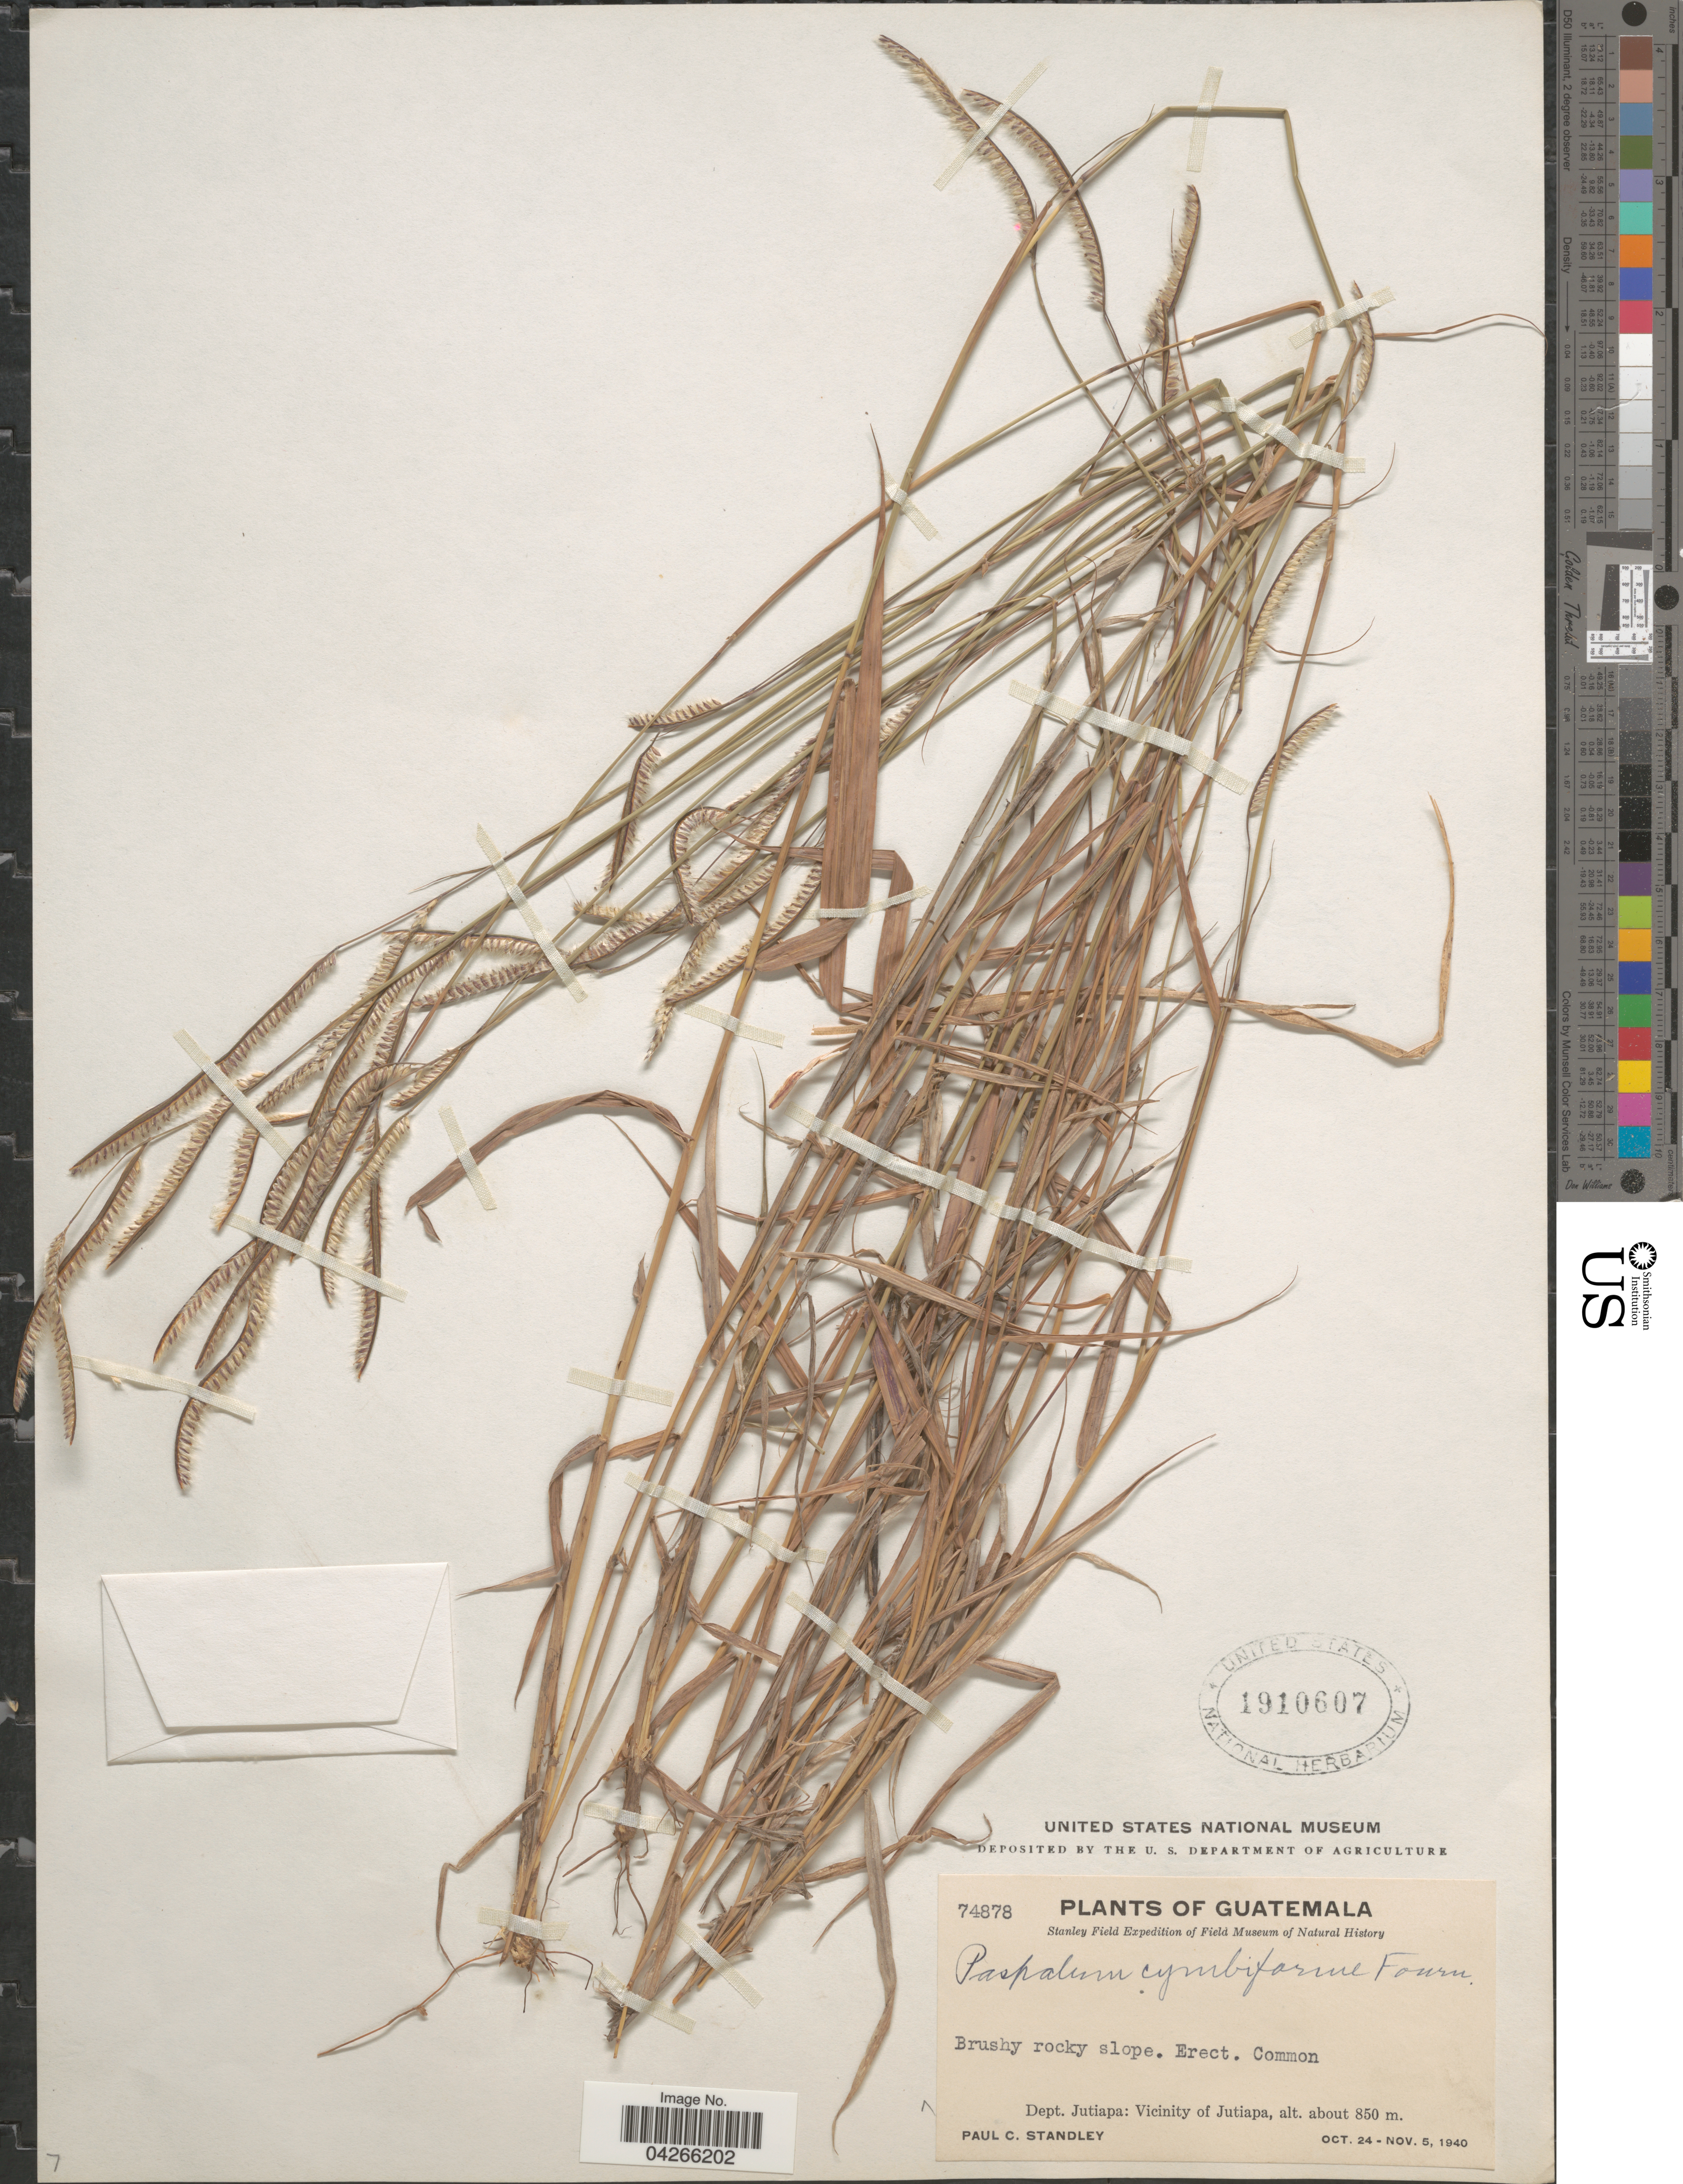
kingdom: Plantae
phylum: Tracheophyta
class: Liliopsida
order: Poales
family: Poaceae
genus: Paspalum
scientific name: Paspalum cymbiforme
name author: E. Fourn.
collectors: P. C. Standley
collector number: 74878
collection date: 1940-10-24/1940-11-05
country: Guatemala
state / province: Jutiapa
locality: Stanley Field Expedition. Brushy rocky slope. Dept. Jutiapa: Vicinity of Jutiapa.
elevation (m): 850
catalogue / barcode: US 1910607